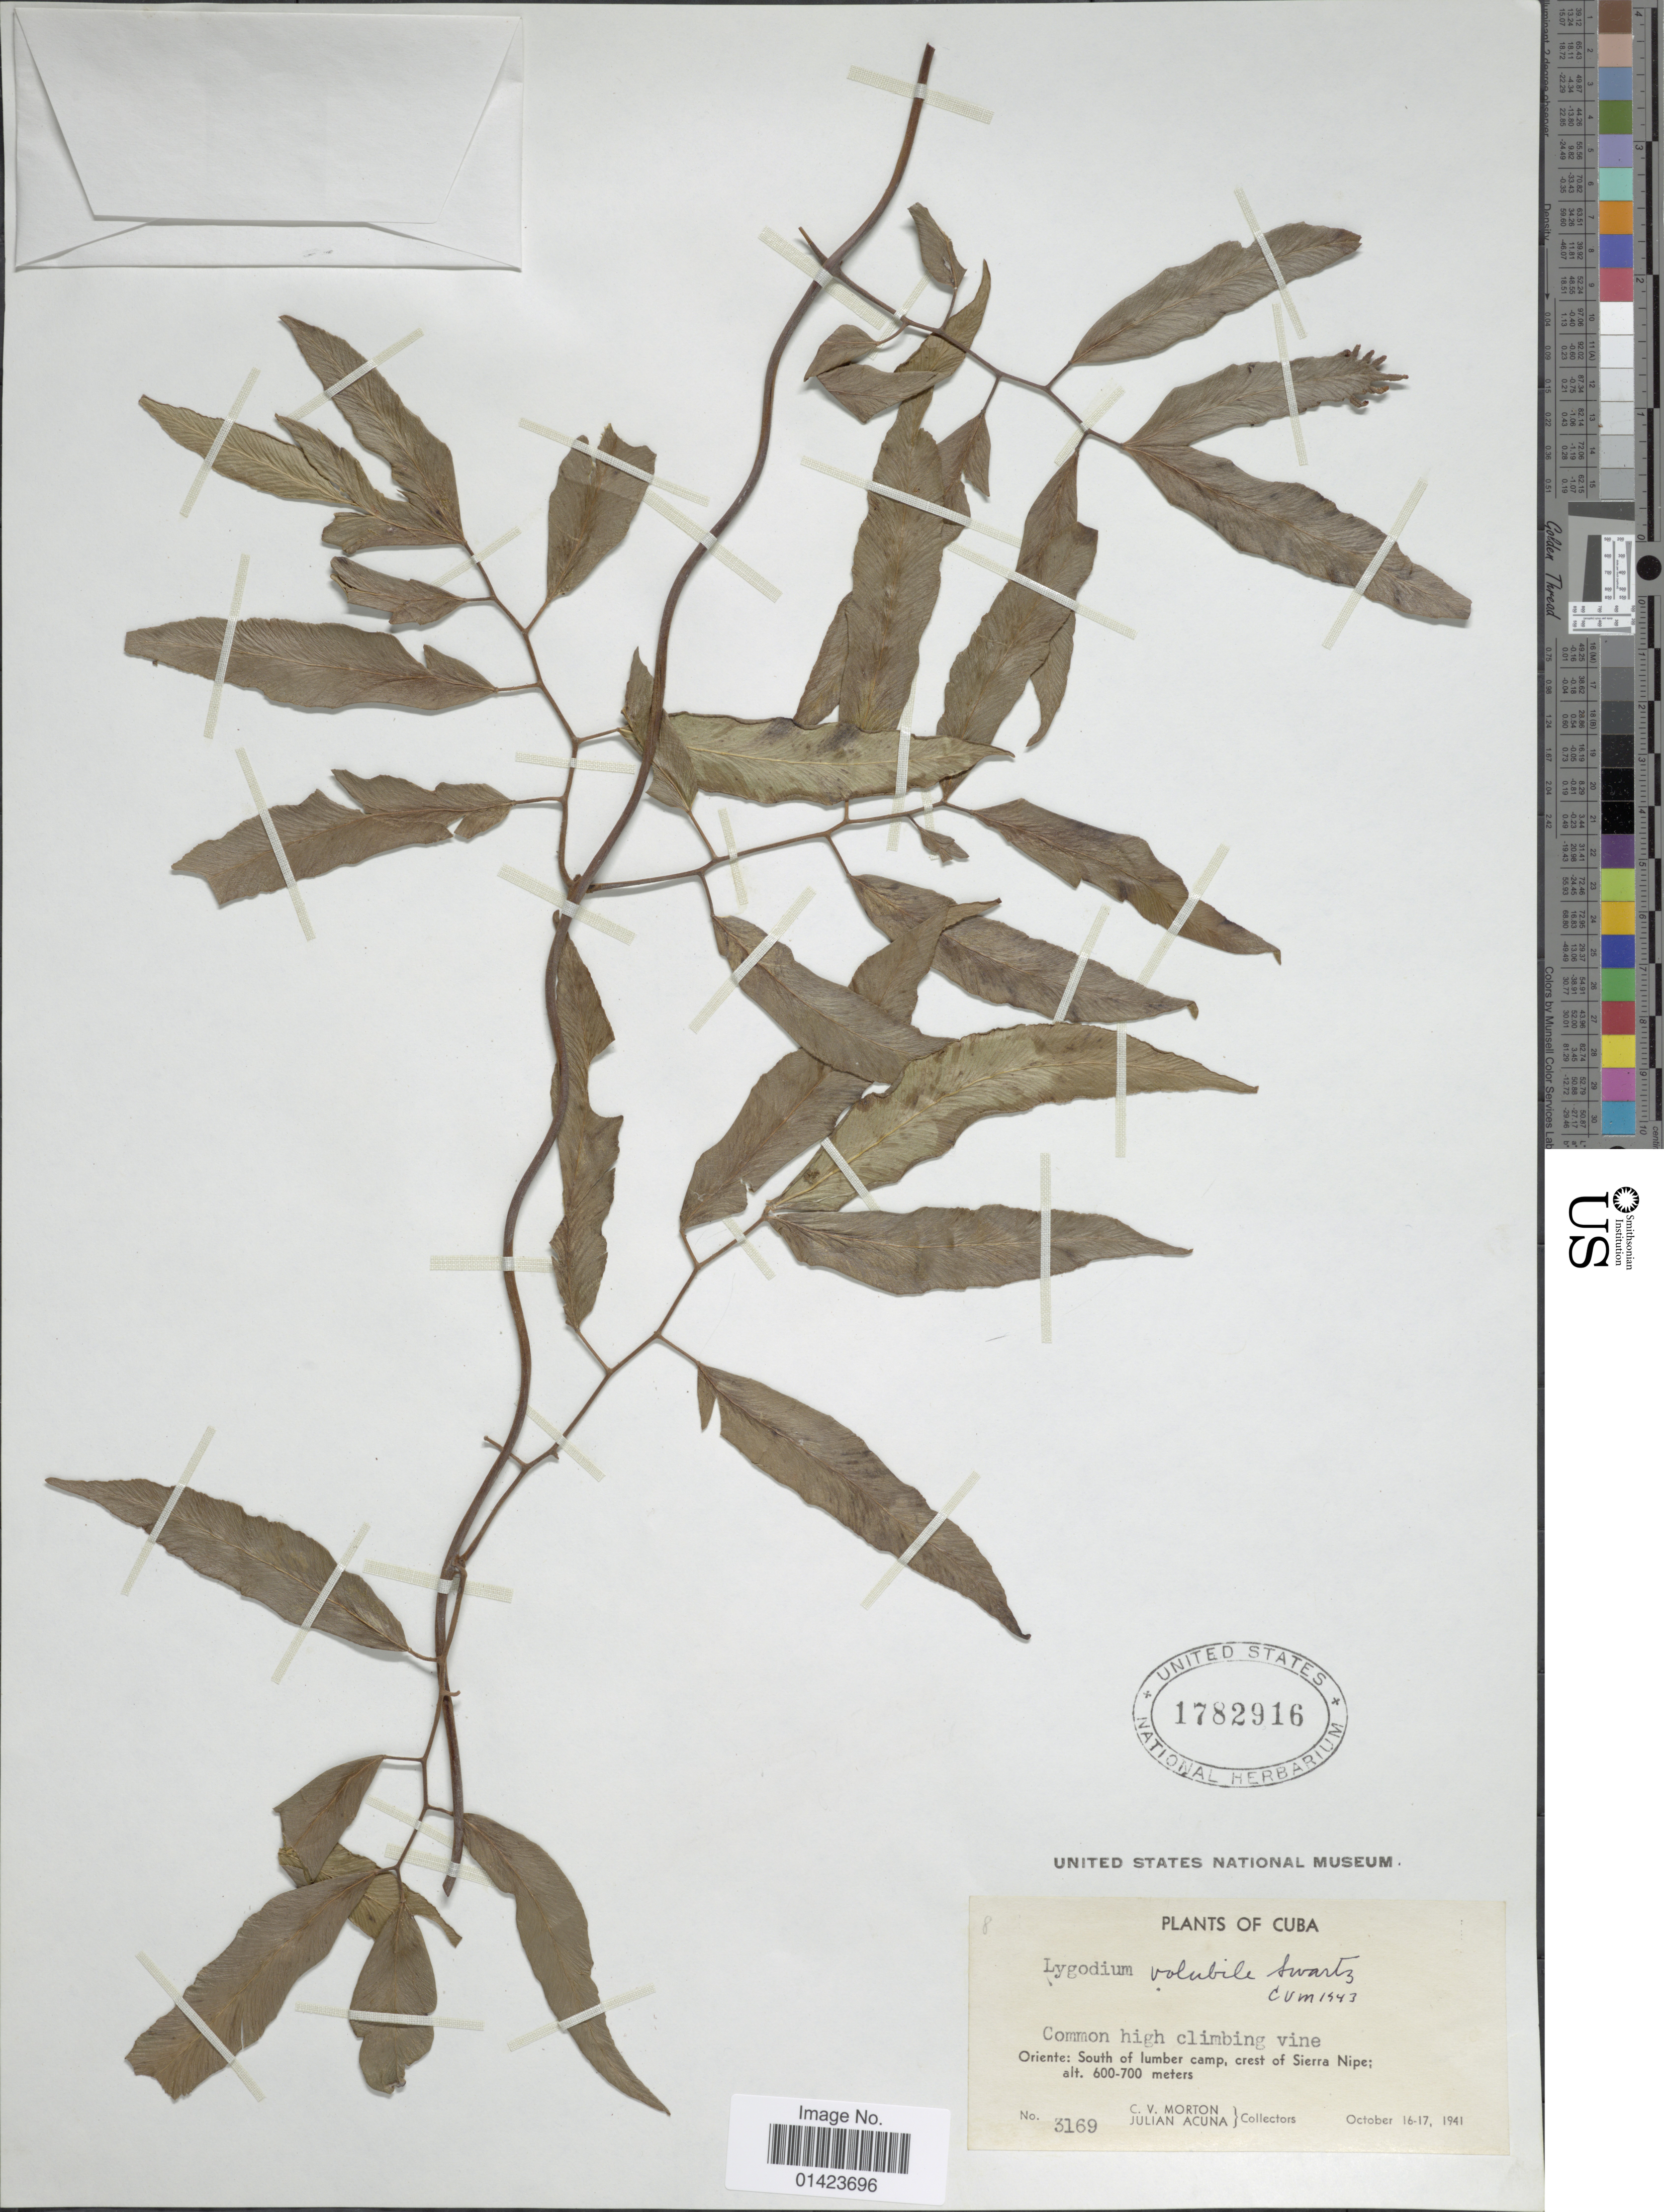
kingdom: Plantae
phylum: Tracheophyta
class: Polypodiopsida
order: Schizaeales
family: Lygodiaceae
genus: Lygodium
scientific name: Lygodium volubile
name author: Sw.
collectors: C. V. Morton & J. B. Acuña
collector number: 3169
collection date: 1941-10-16/1941-10-17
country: Cuba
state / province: Oriente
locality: Oriente: South of lumber camp, crest of Sierra Nipe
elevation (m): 600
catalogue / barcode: US 1782916